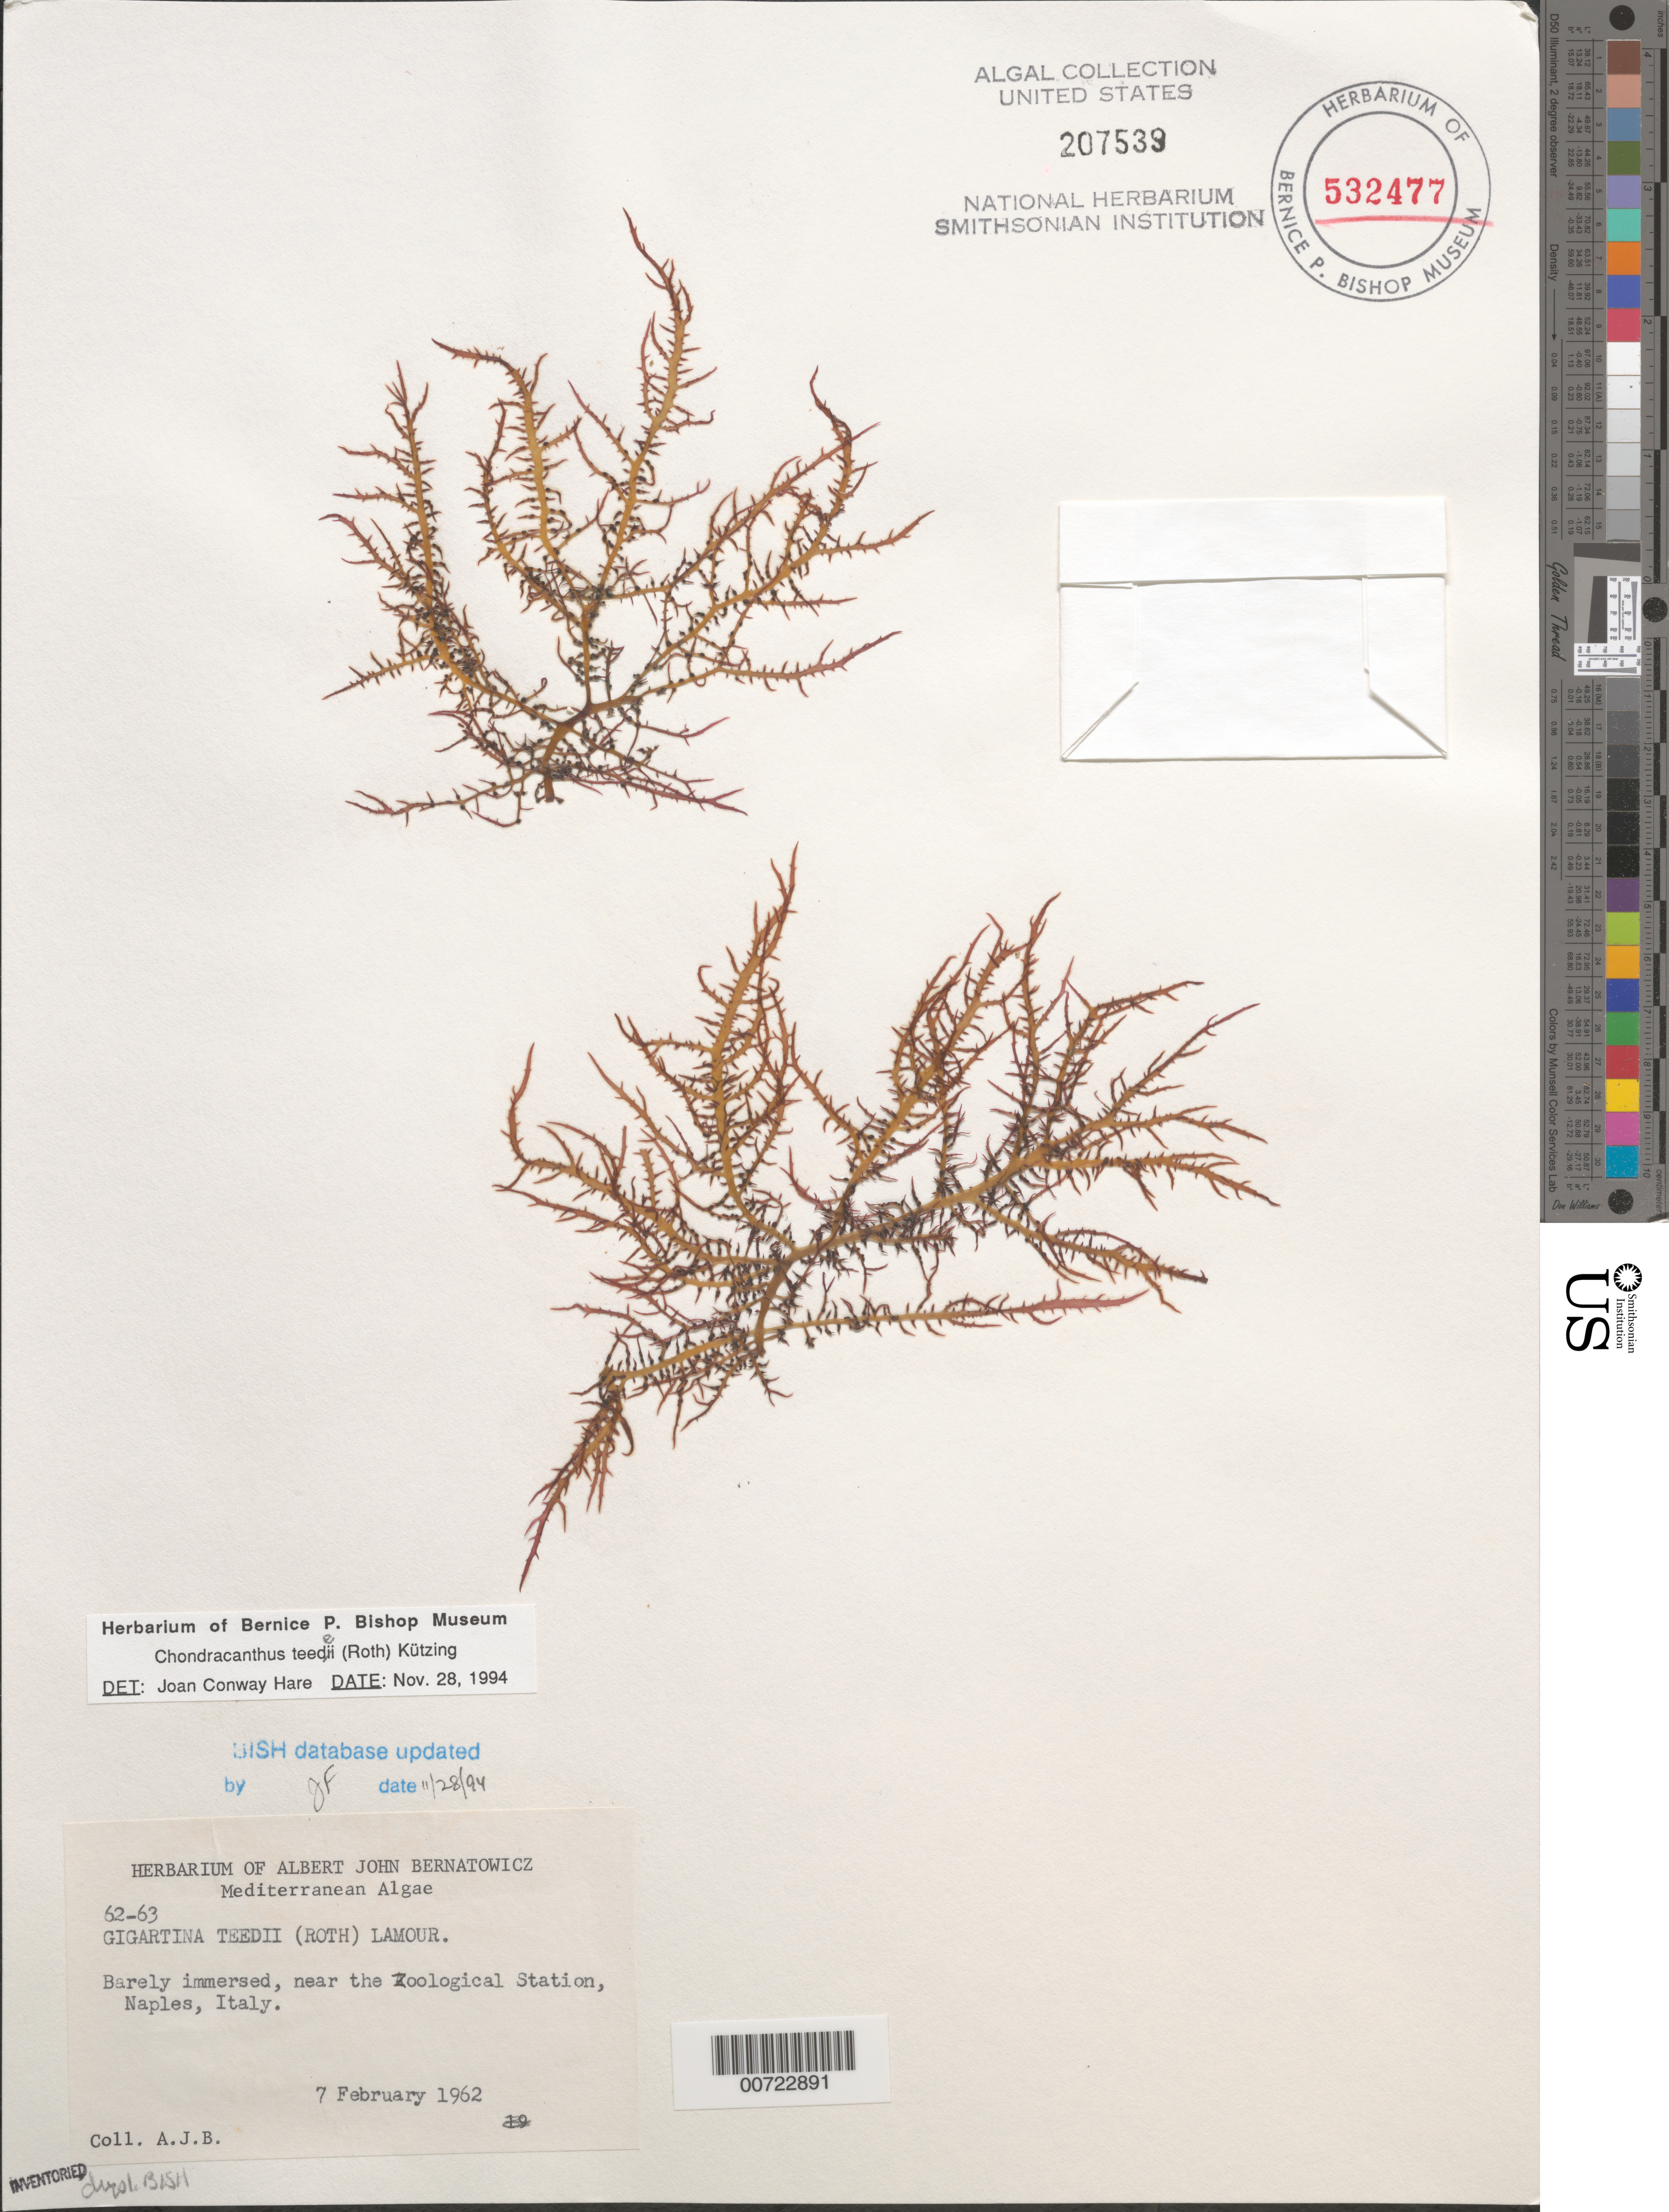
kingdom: Plantae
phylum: Rhodophyta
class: Florideophyceae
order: Gigartinales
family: Gigartinaceae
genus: Chondracanthus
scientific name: Chondracanthus teedei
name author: (Mert. in Roth) Kütz.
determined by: Hare, Joan Conway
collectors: A. Bernatowicz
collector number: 62-63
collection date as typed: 07 Feb 1962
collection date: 1962-02-07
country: Italy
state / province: Campania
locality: Naples, near Zoological Station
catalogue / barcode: US 207539